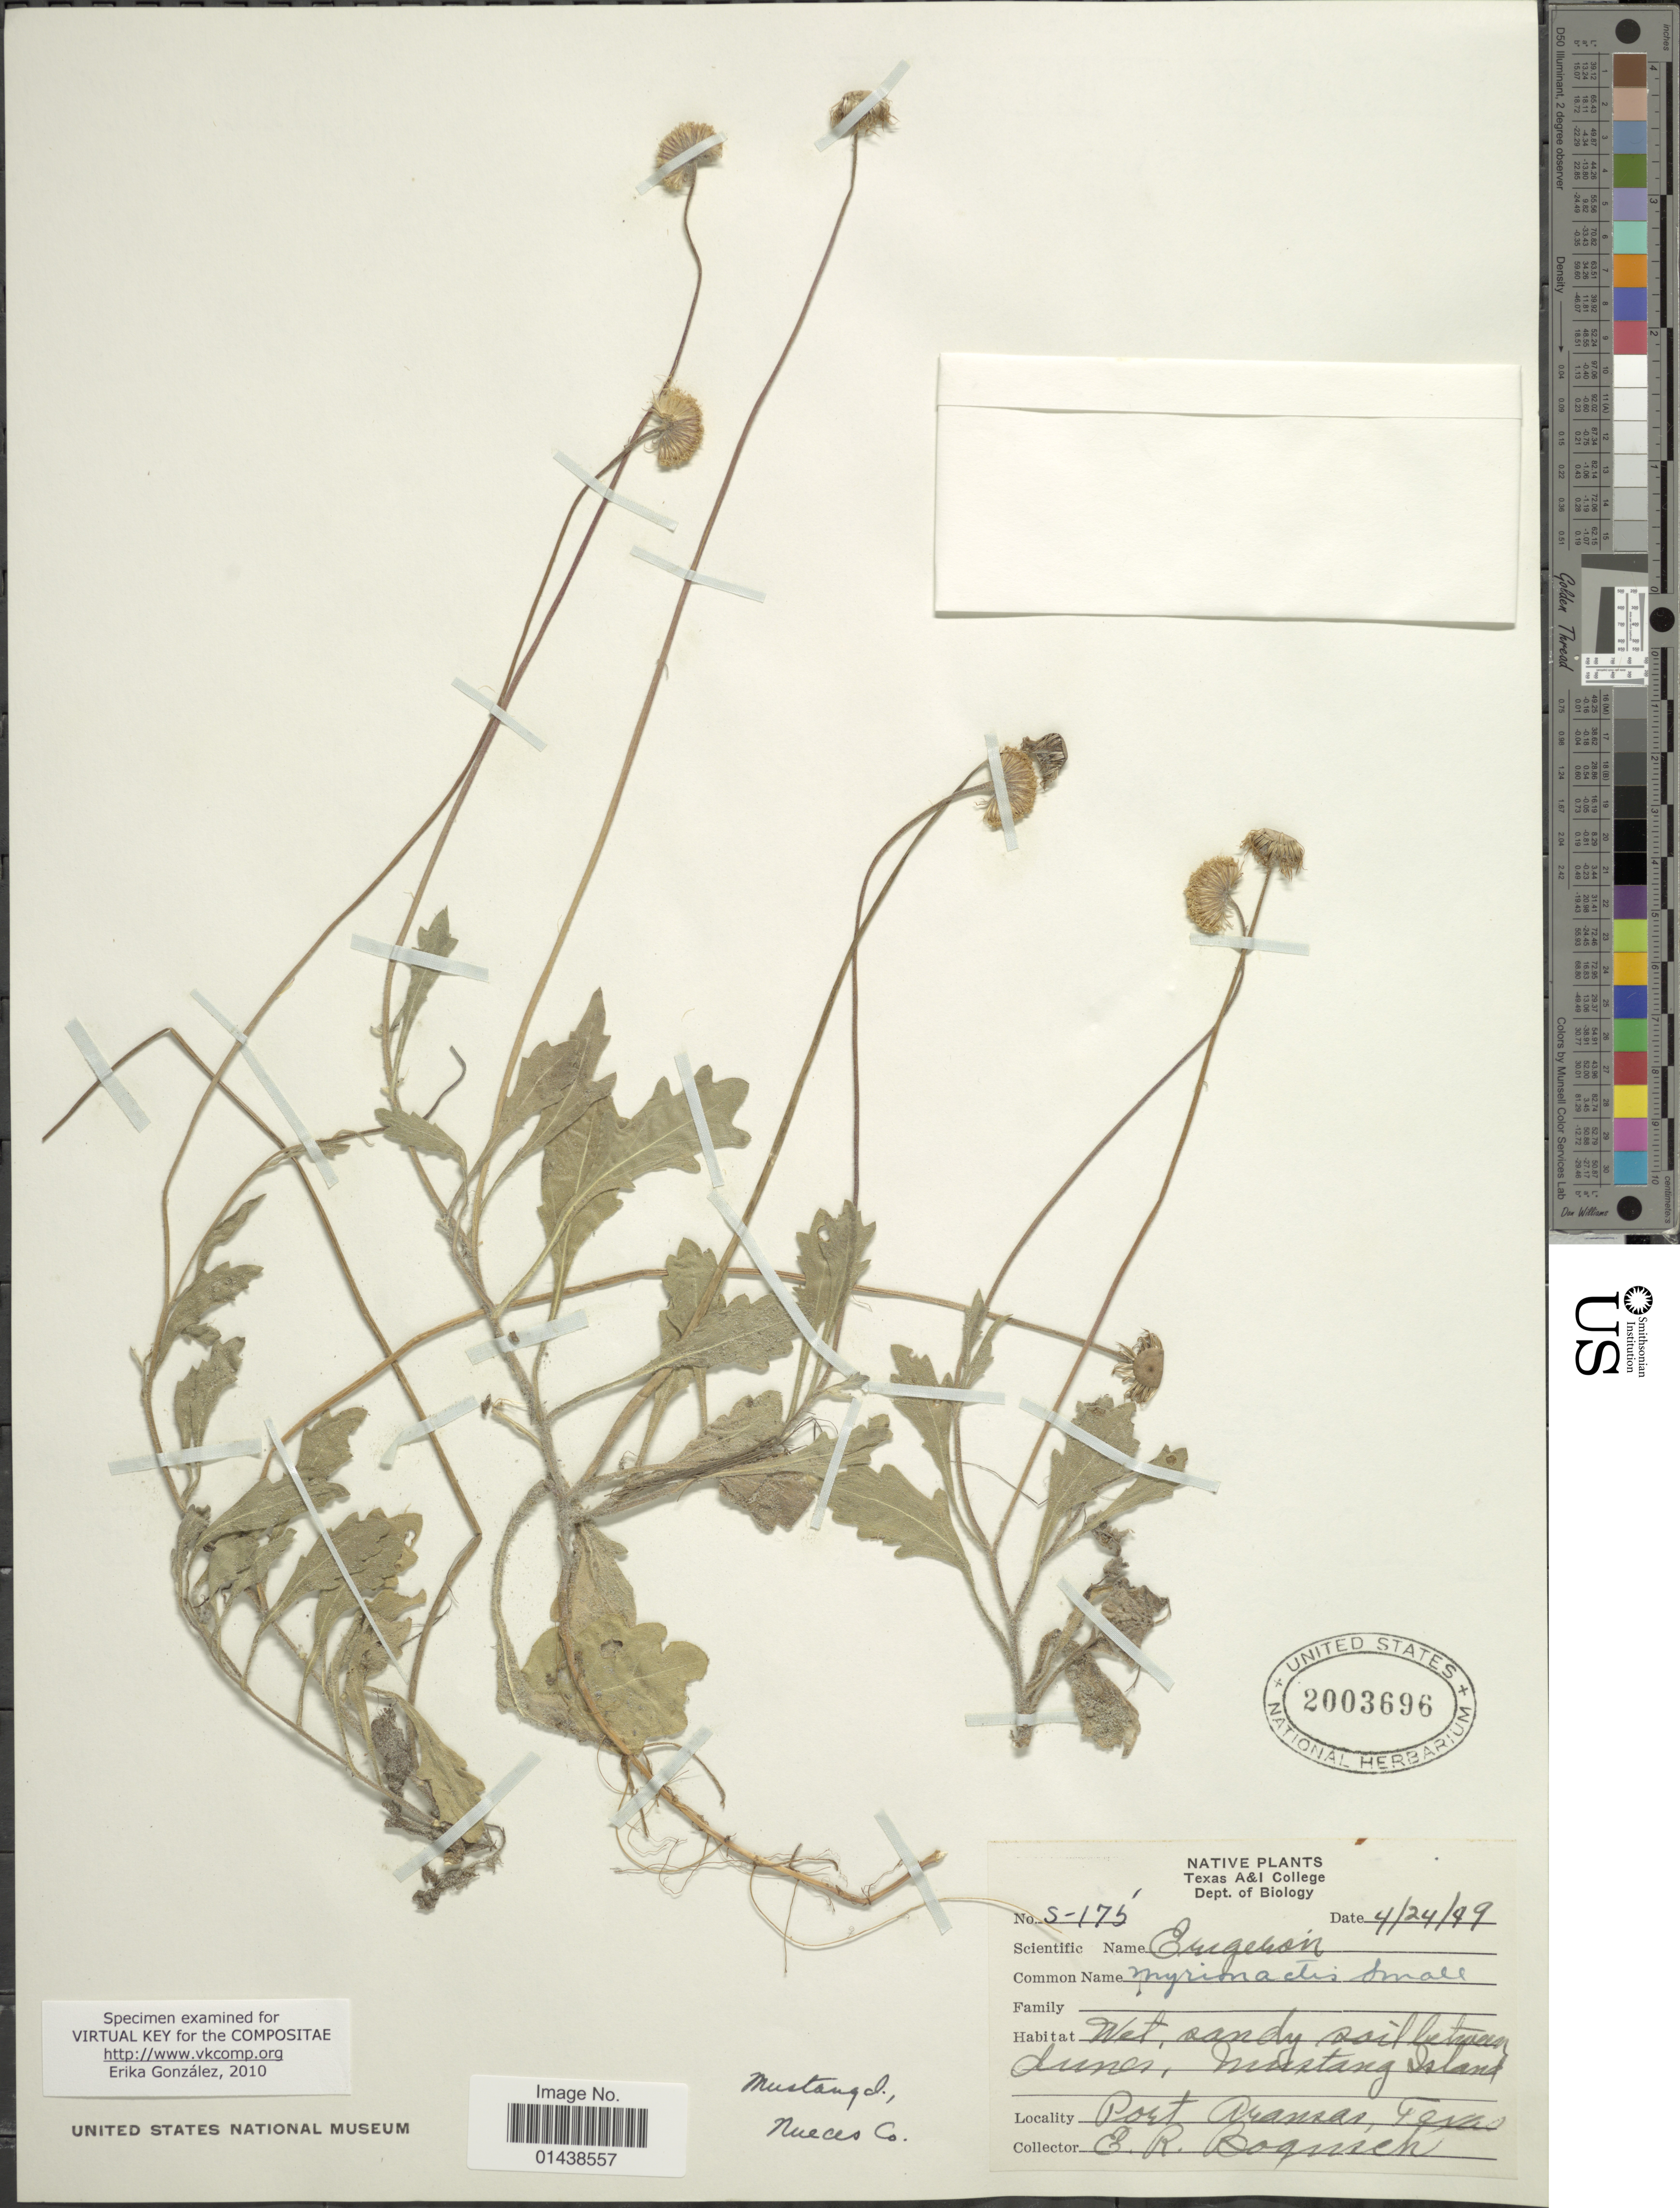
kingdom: Plantae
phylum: Tracheophyta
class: Magnoliopsida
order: Asterales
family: Asteraceae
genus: Erigeron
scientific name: Erigeron myrionactis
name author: Small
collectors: E. Boqusch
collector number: S-175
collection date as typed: Transcribed d/m/y: 24/4/49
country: United States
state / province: Texas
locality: Mustang Island. Port Aransas.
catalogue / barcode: US 2003696